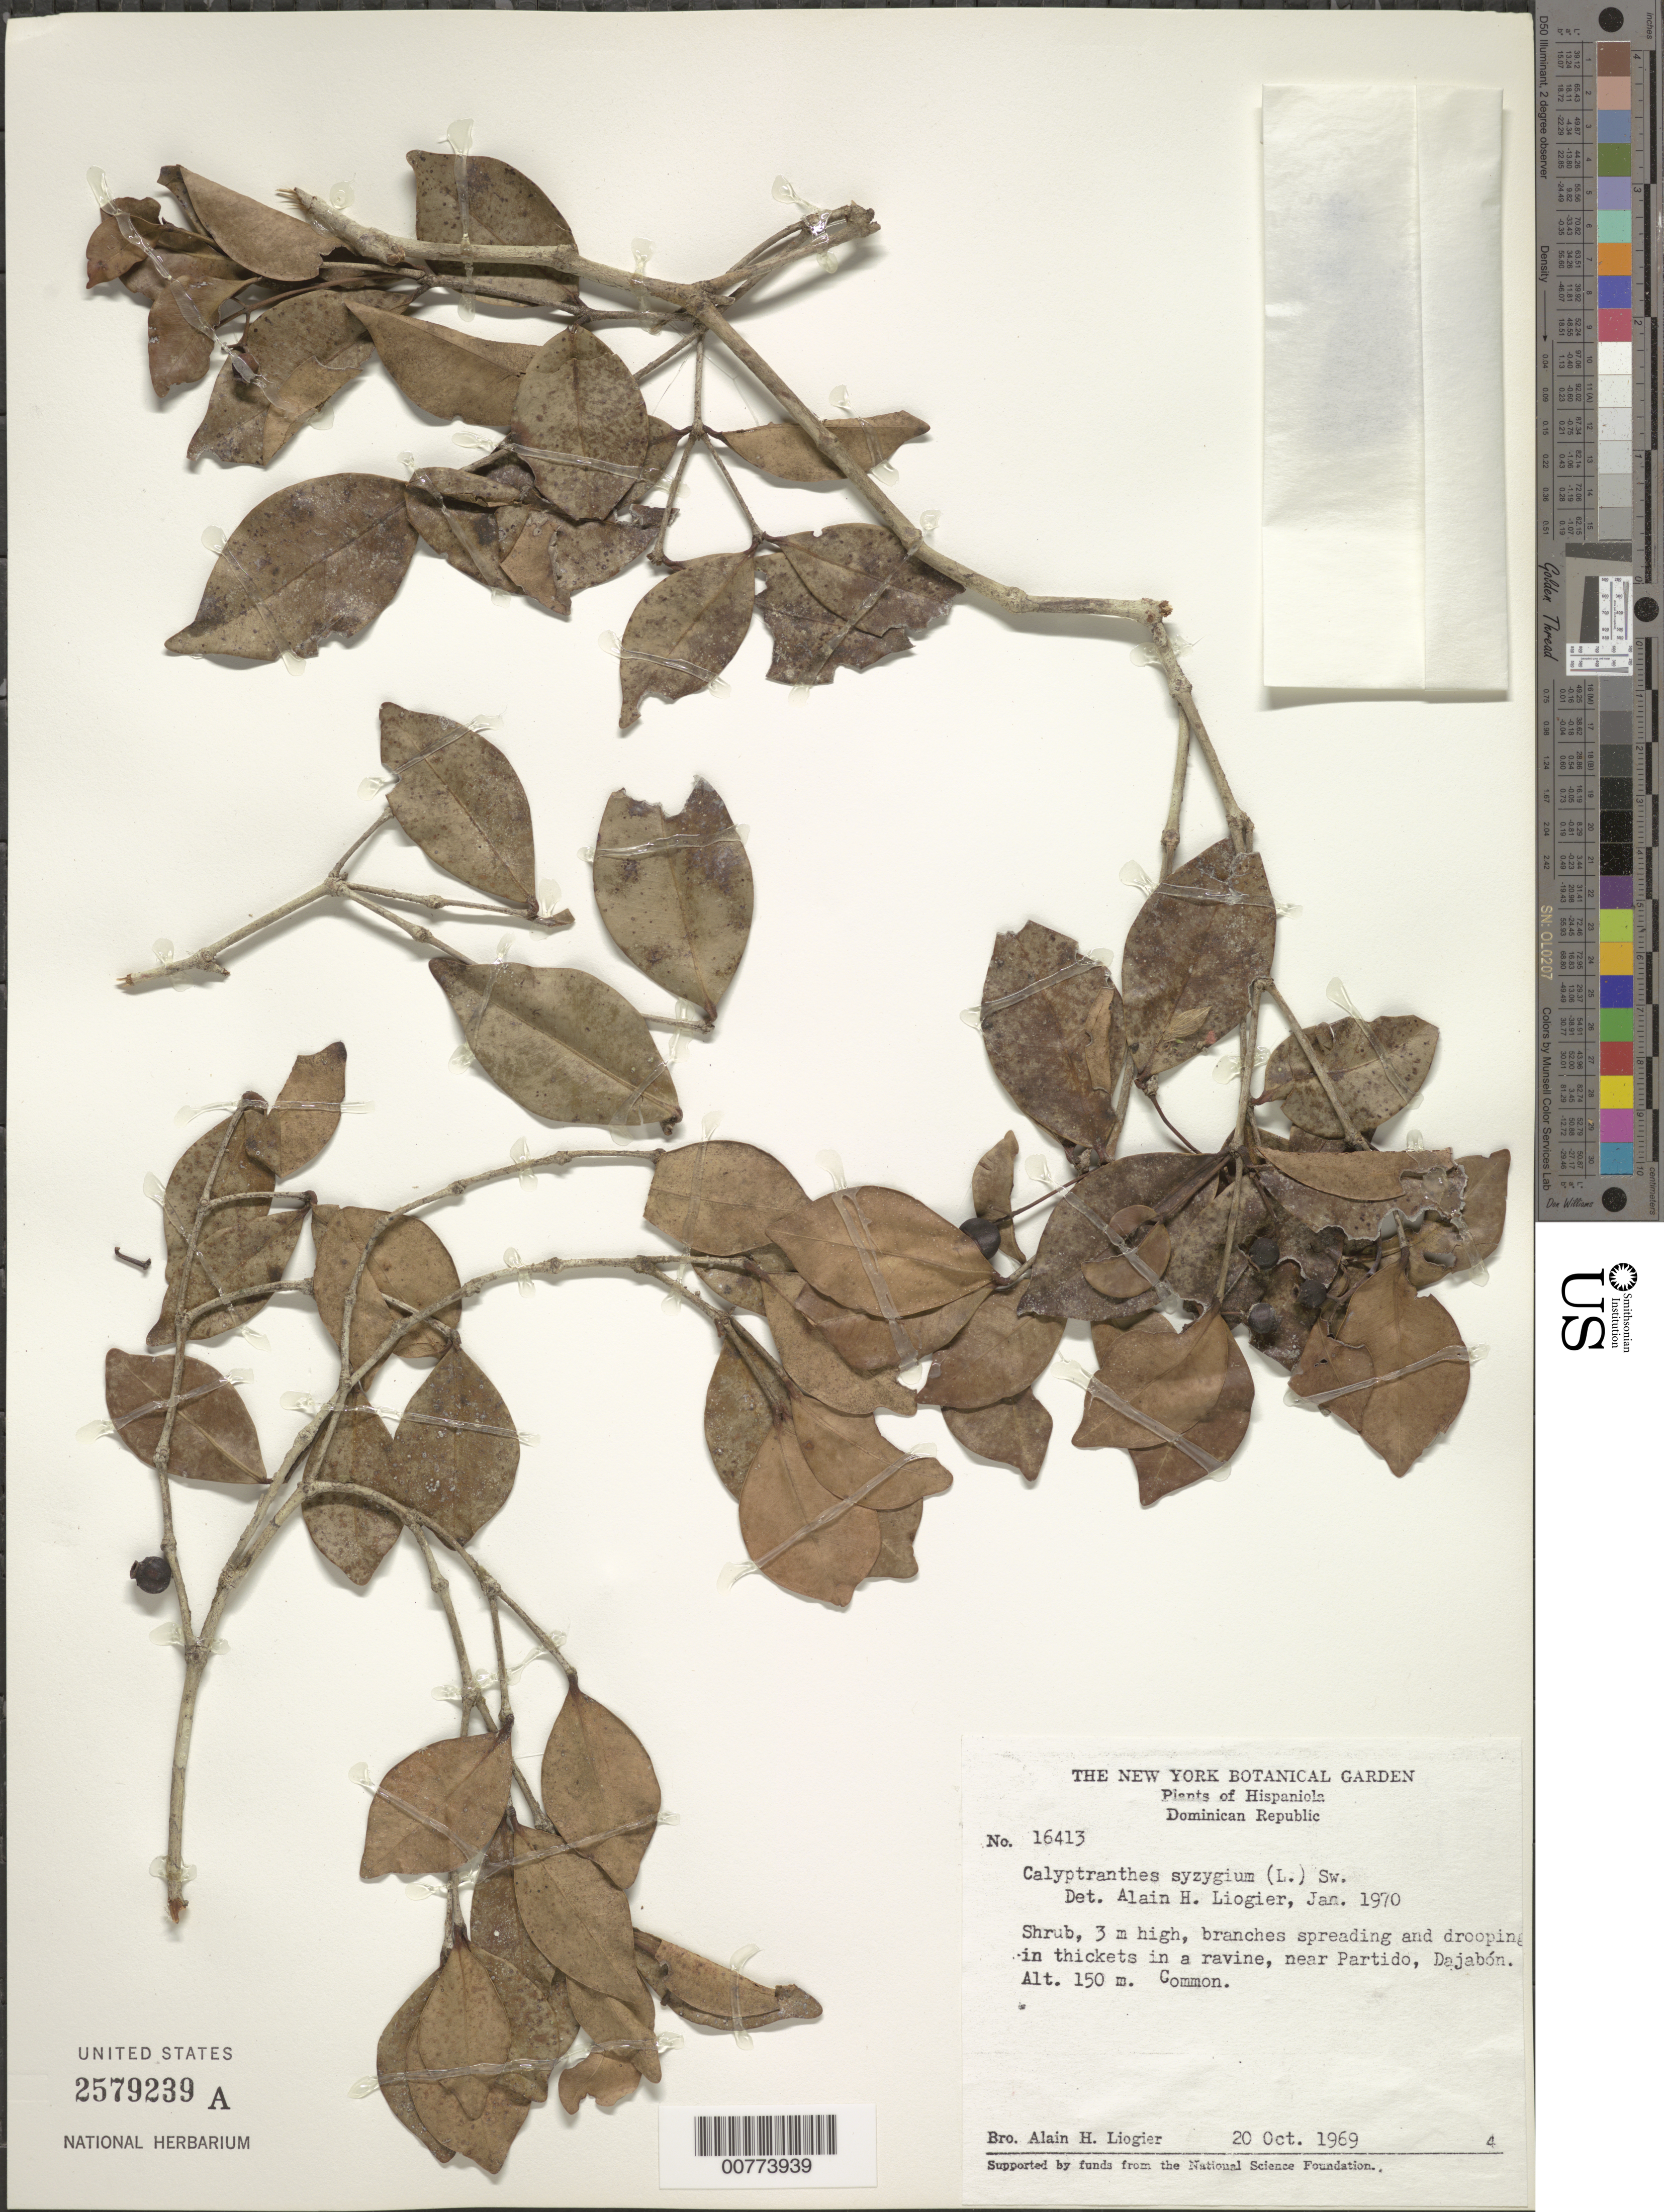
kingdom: Plantae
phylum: Tracheophyta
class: Magnoliopsida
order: Myrtales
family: Myrtaceae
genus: Myrcia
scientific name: Myrcia zuzygium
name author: (L.) A.R. Lourenço & E. Lucas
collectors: A. H. Liogier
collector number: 16413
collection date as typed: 20 Oct 1969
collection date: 1969-10-20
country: Dominican Republic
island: Hispaniola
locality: Dajabón, near Partido.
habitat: Thickets in a ravine.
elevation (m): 150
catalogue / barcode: US 2579239A